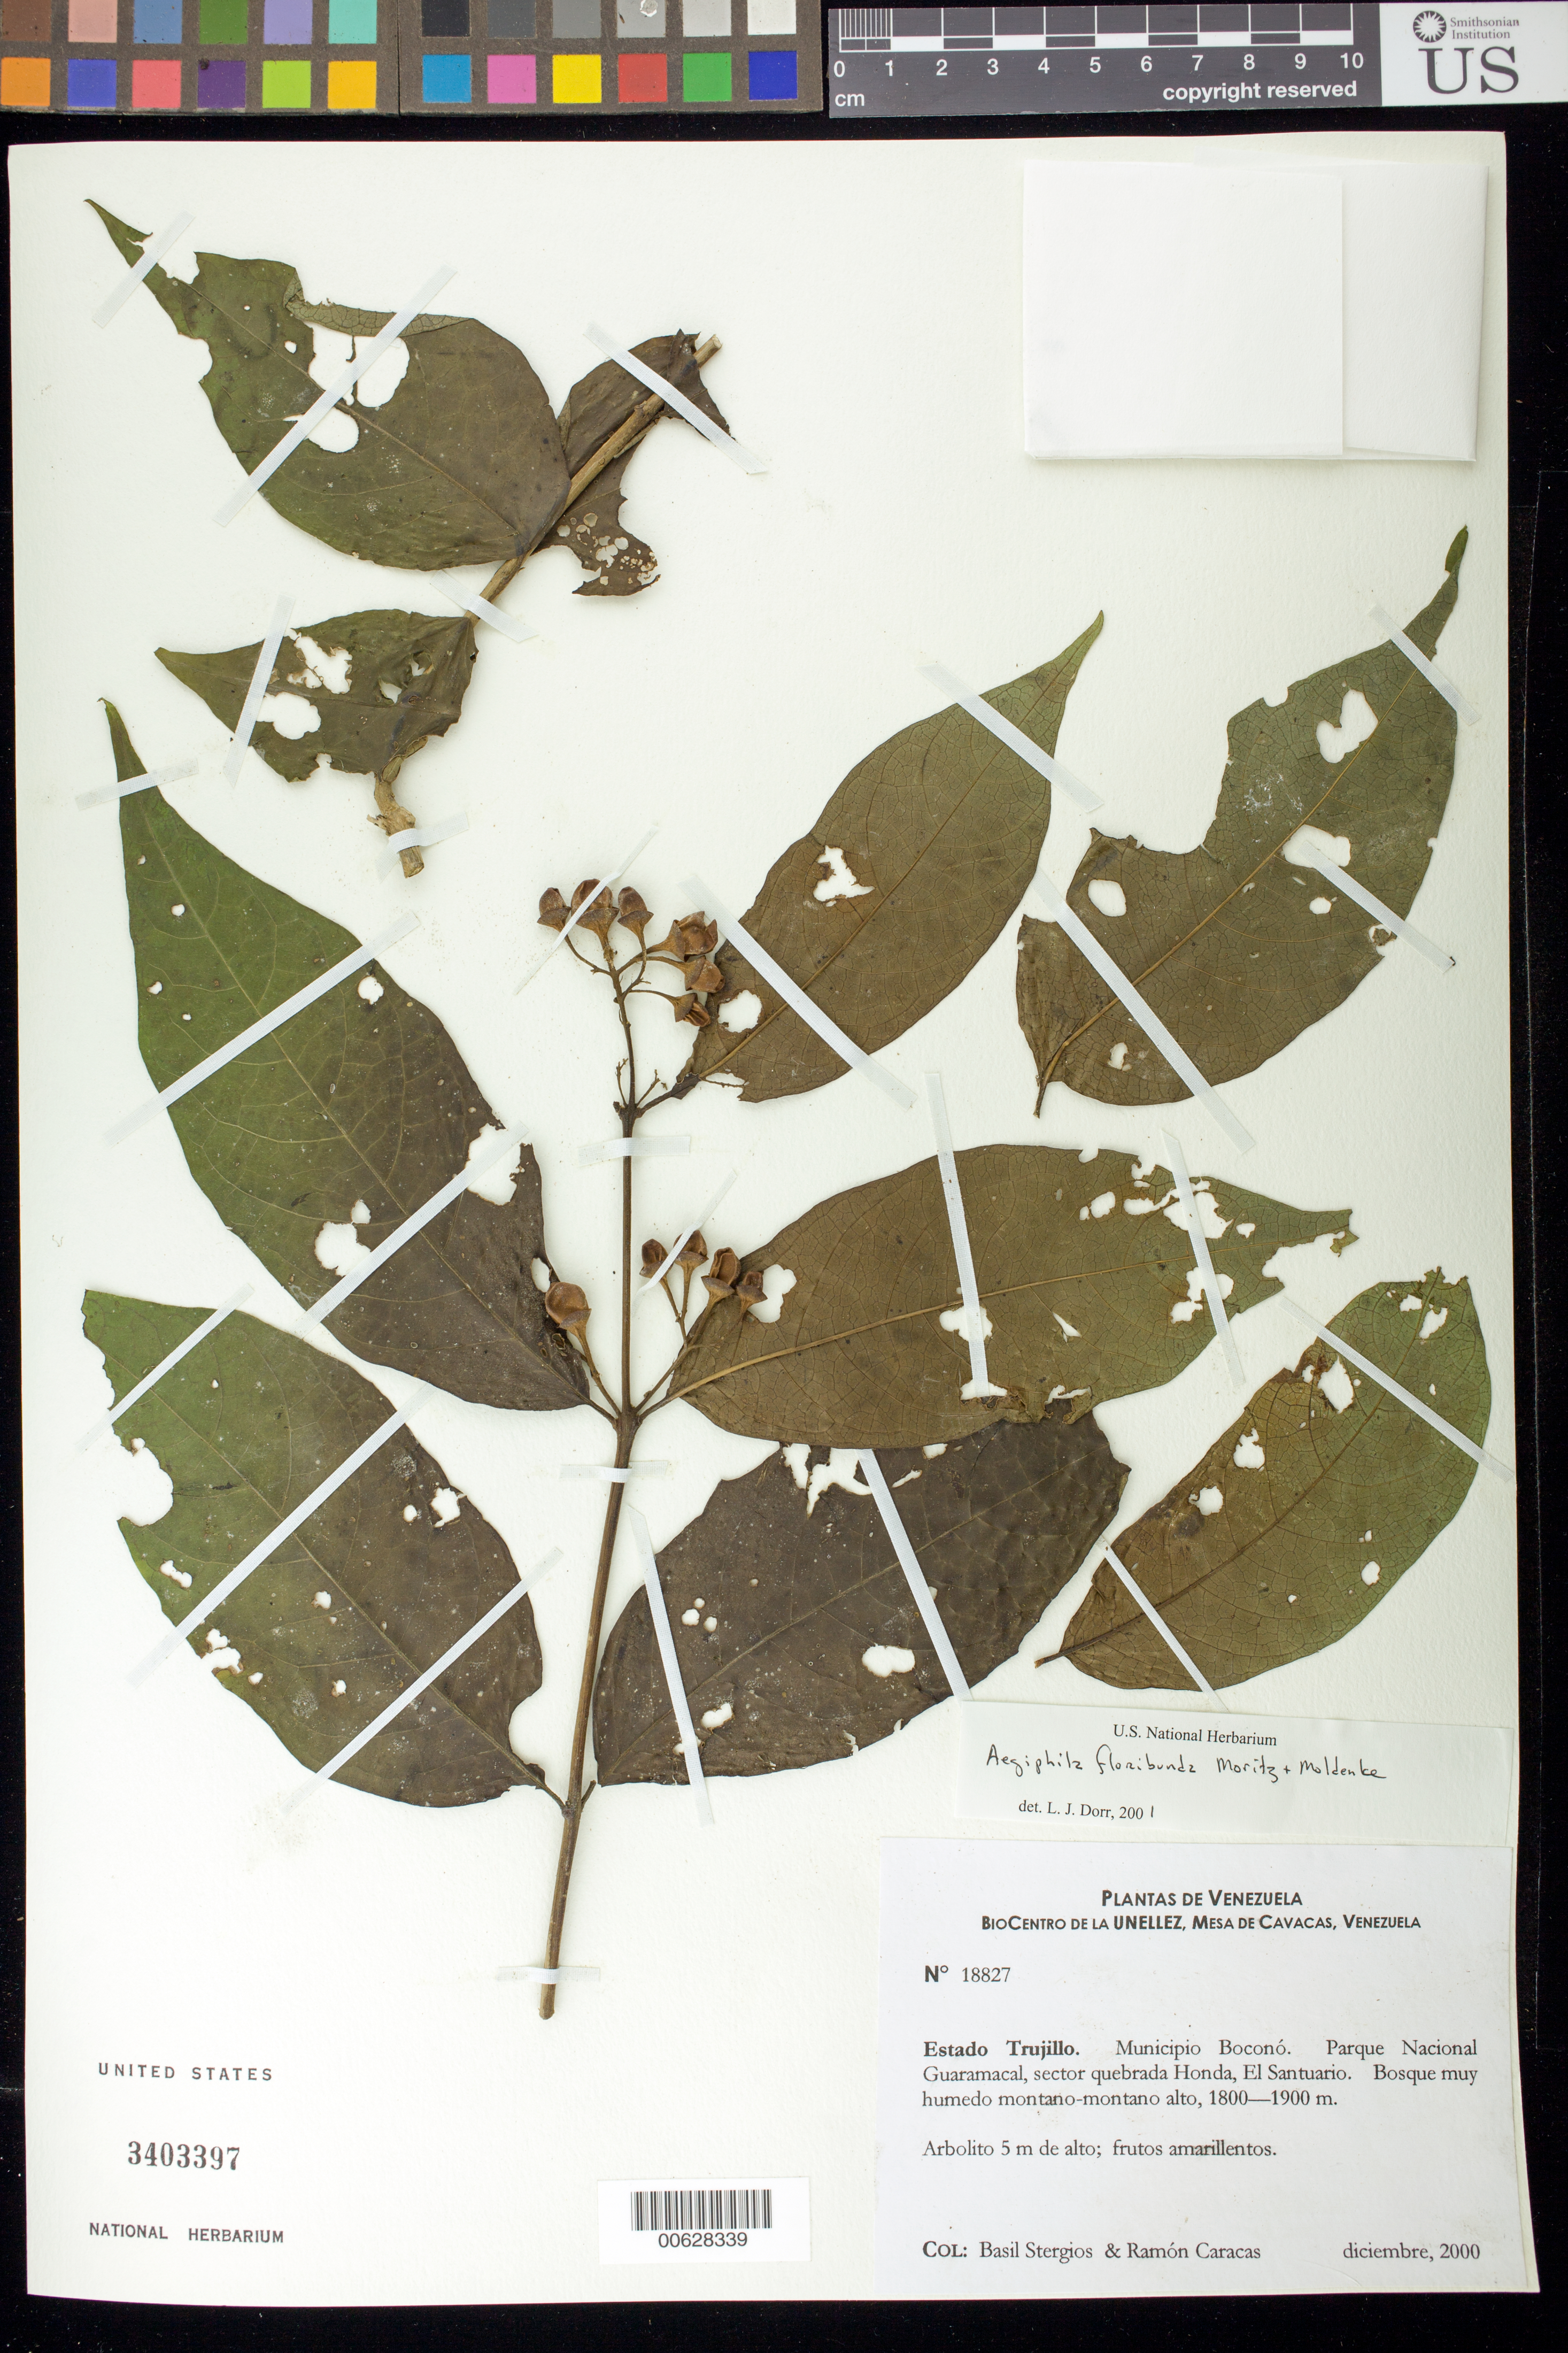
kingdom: Plantae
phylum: Tracheophyta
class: Magnoliopsida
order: Lamiales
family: Lamiaceae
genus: Aegiphila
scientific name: Aegiphila floribunda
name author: O. Moritz & Moldenke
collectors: B. G. Stergios & R. Caracas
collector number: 18827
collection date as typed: Dec 2000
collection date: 2000-12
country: Venezuela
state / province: Trujillo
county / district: Boconó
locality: Parque Nacional Guaramacal, quebrada Honda, El Santuario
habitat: Bosque muy húmedo montano-montano alto.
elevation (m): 1800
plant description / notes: COL, MO, PORT, US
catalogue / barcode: US 3403397